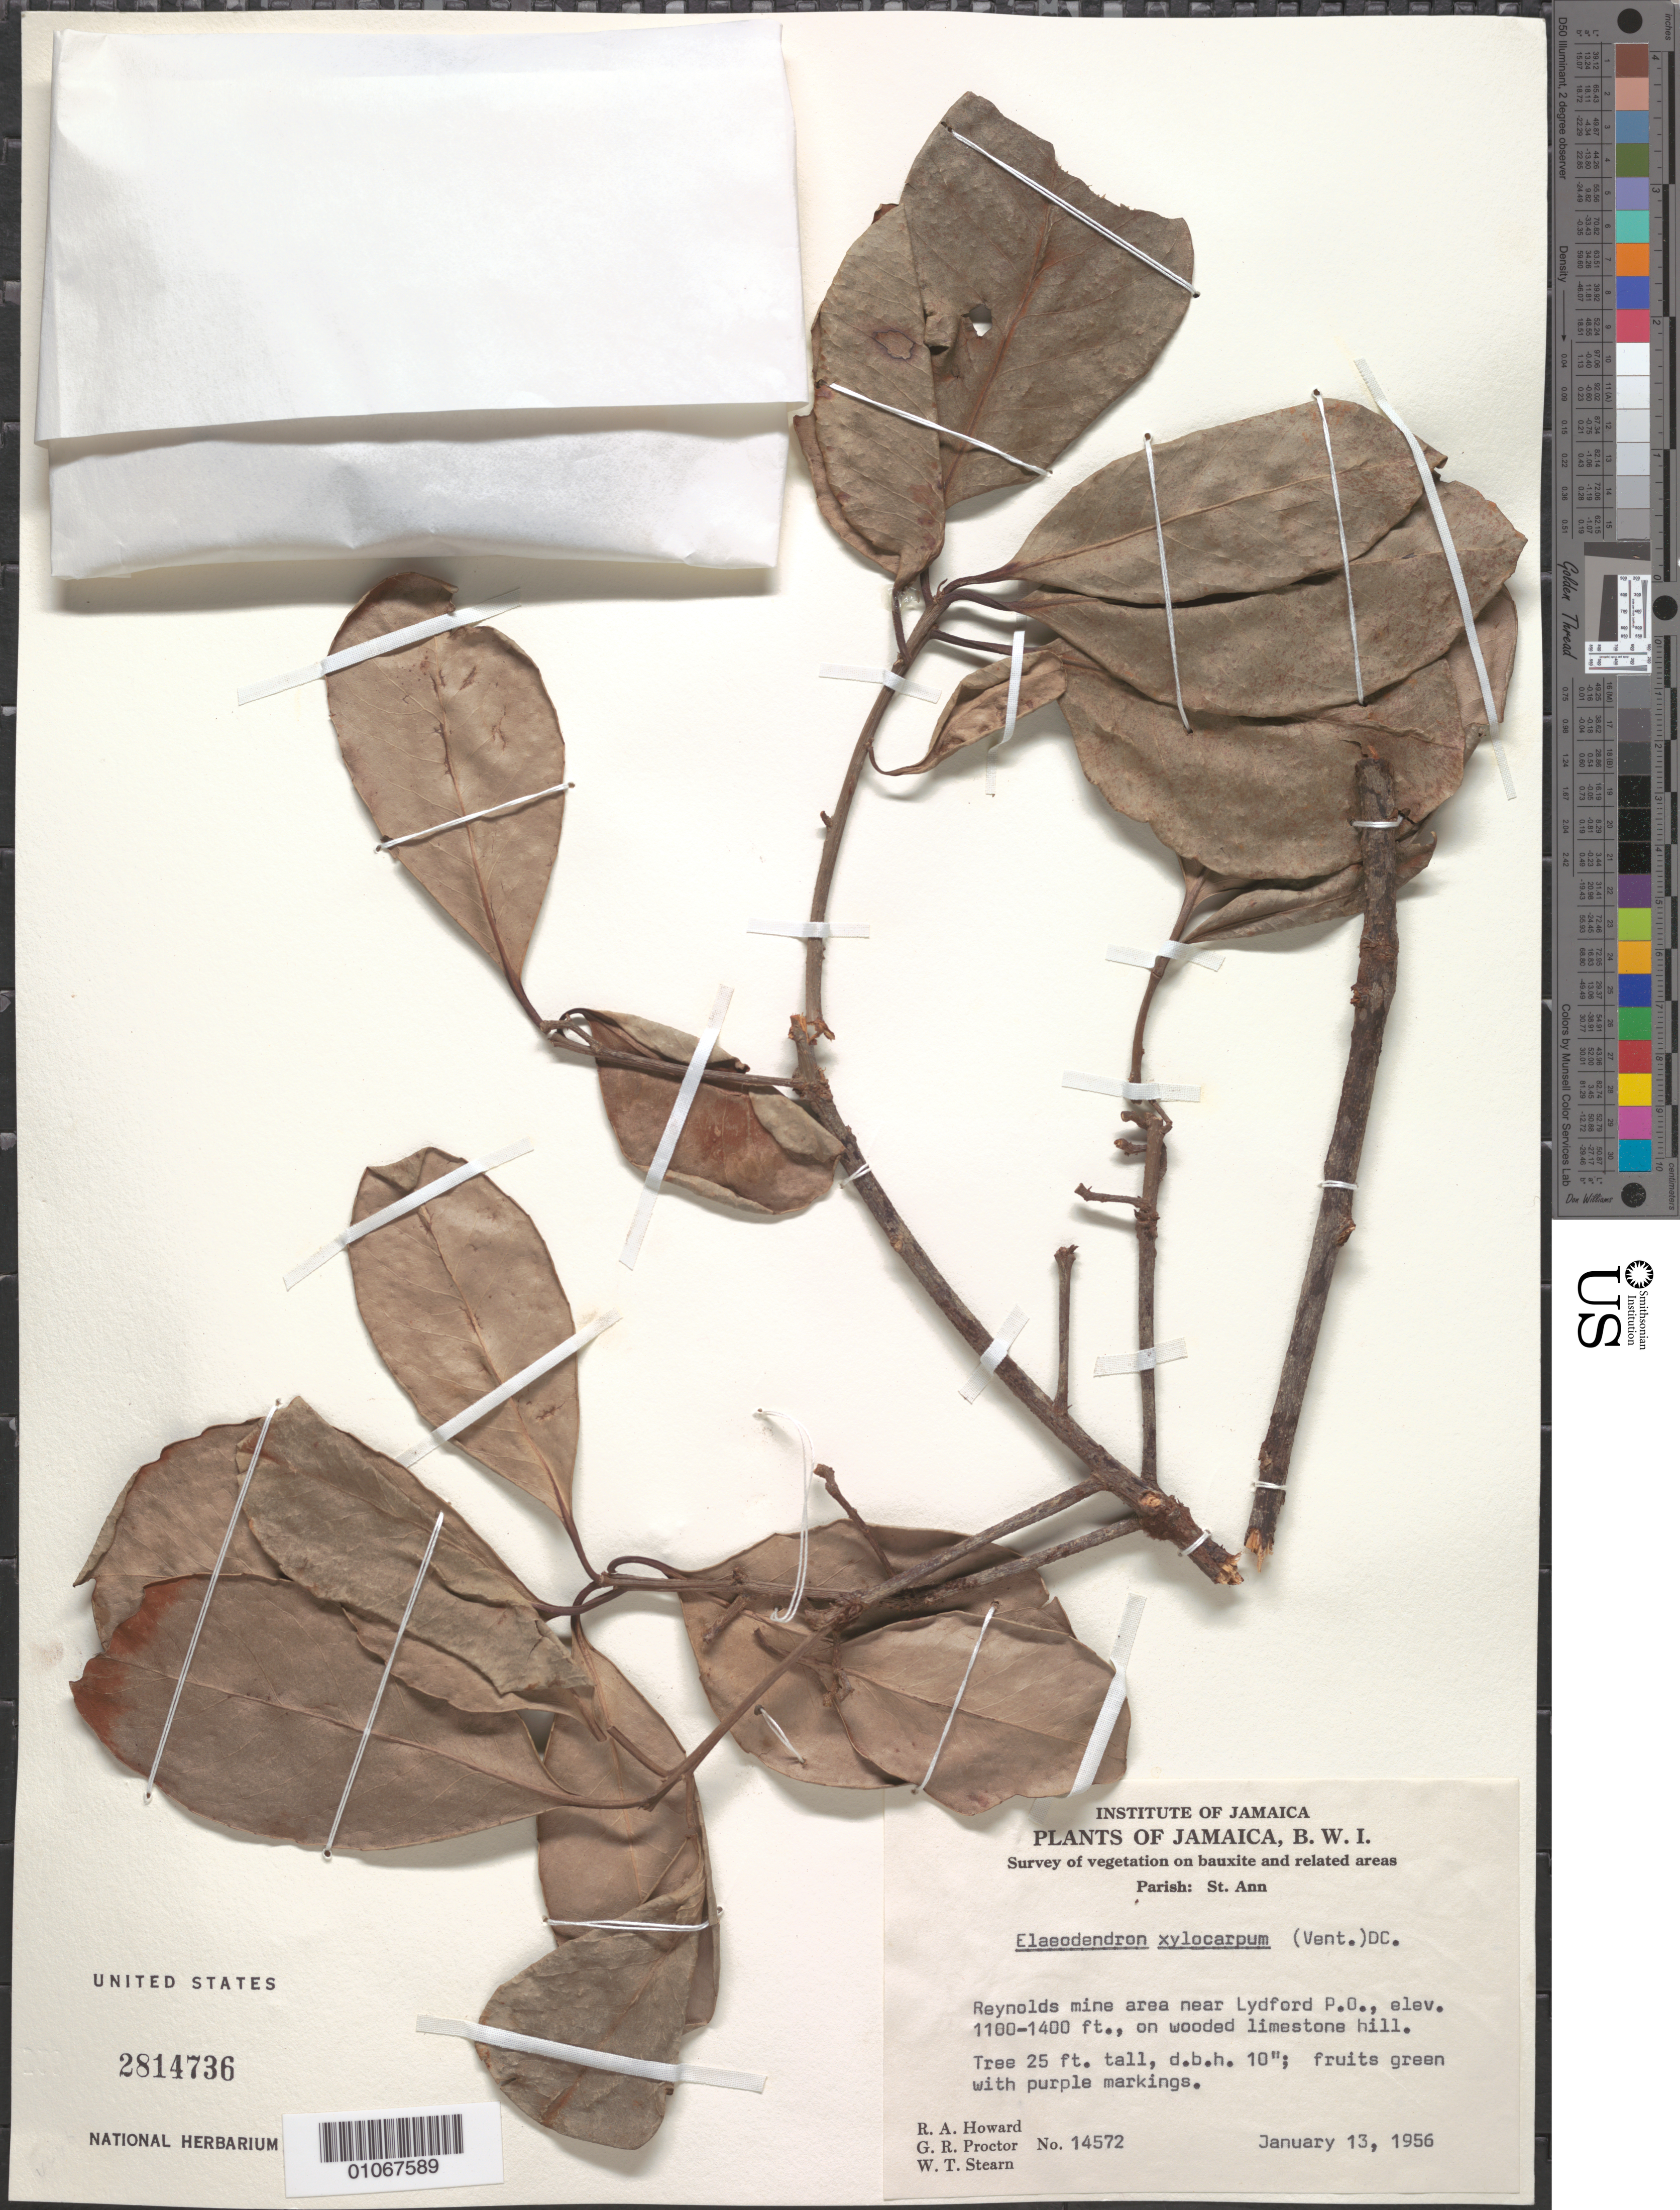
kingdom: Plantae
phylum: Tracheophyta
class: Magnoliopsida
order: Celastrales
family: Celastraceae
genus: Elaeodendron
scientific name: Elaeodendron xylocarpum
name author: (Vent.) DC.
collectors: E. S. Howard, G. R. Proctor & W. T. Stearn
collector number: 14572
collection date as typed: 13 Jan 1956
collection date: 1956-01-13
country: Jamaica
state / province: Saint Ann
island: Jamaica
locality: Reynolds mine area near Lydford, on wooded limestone hill.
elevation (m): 335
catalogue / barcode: US 2814736